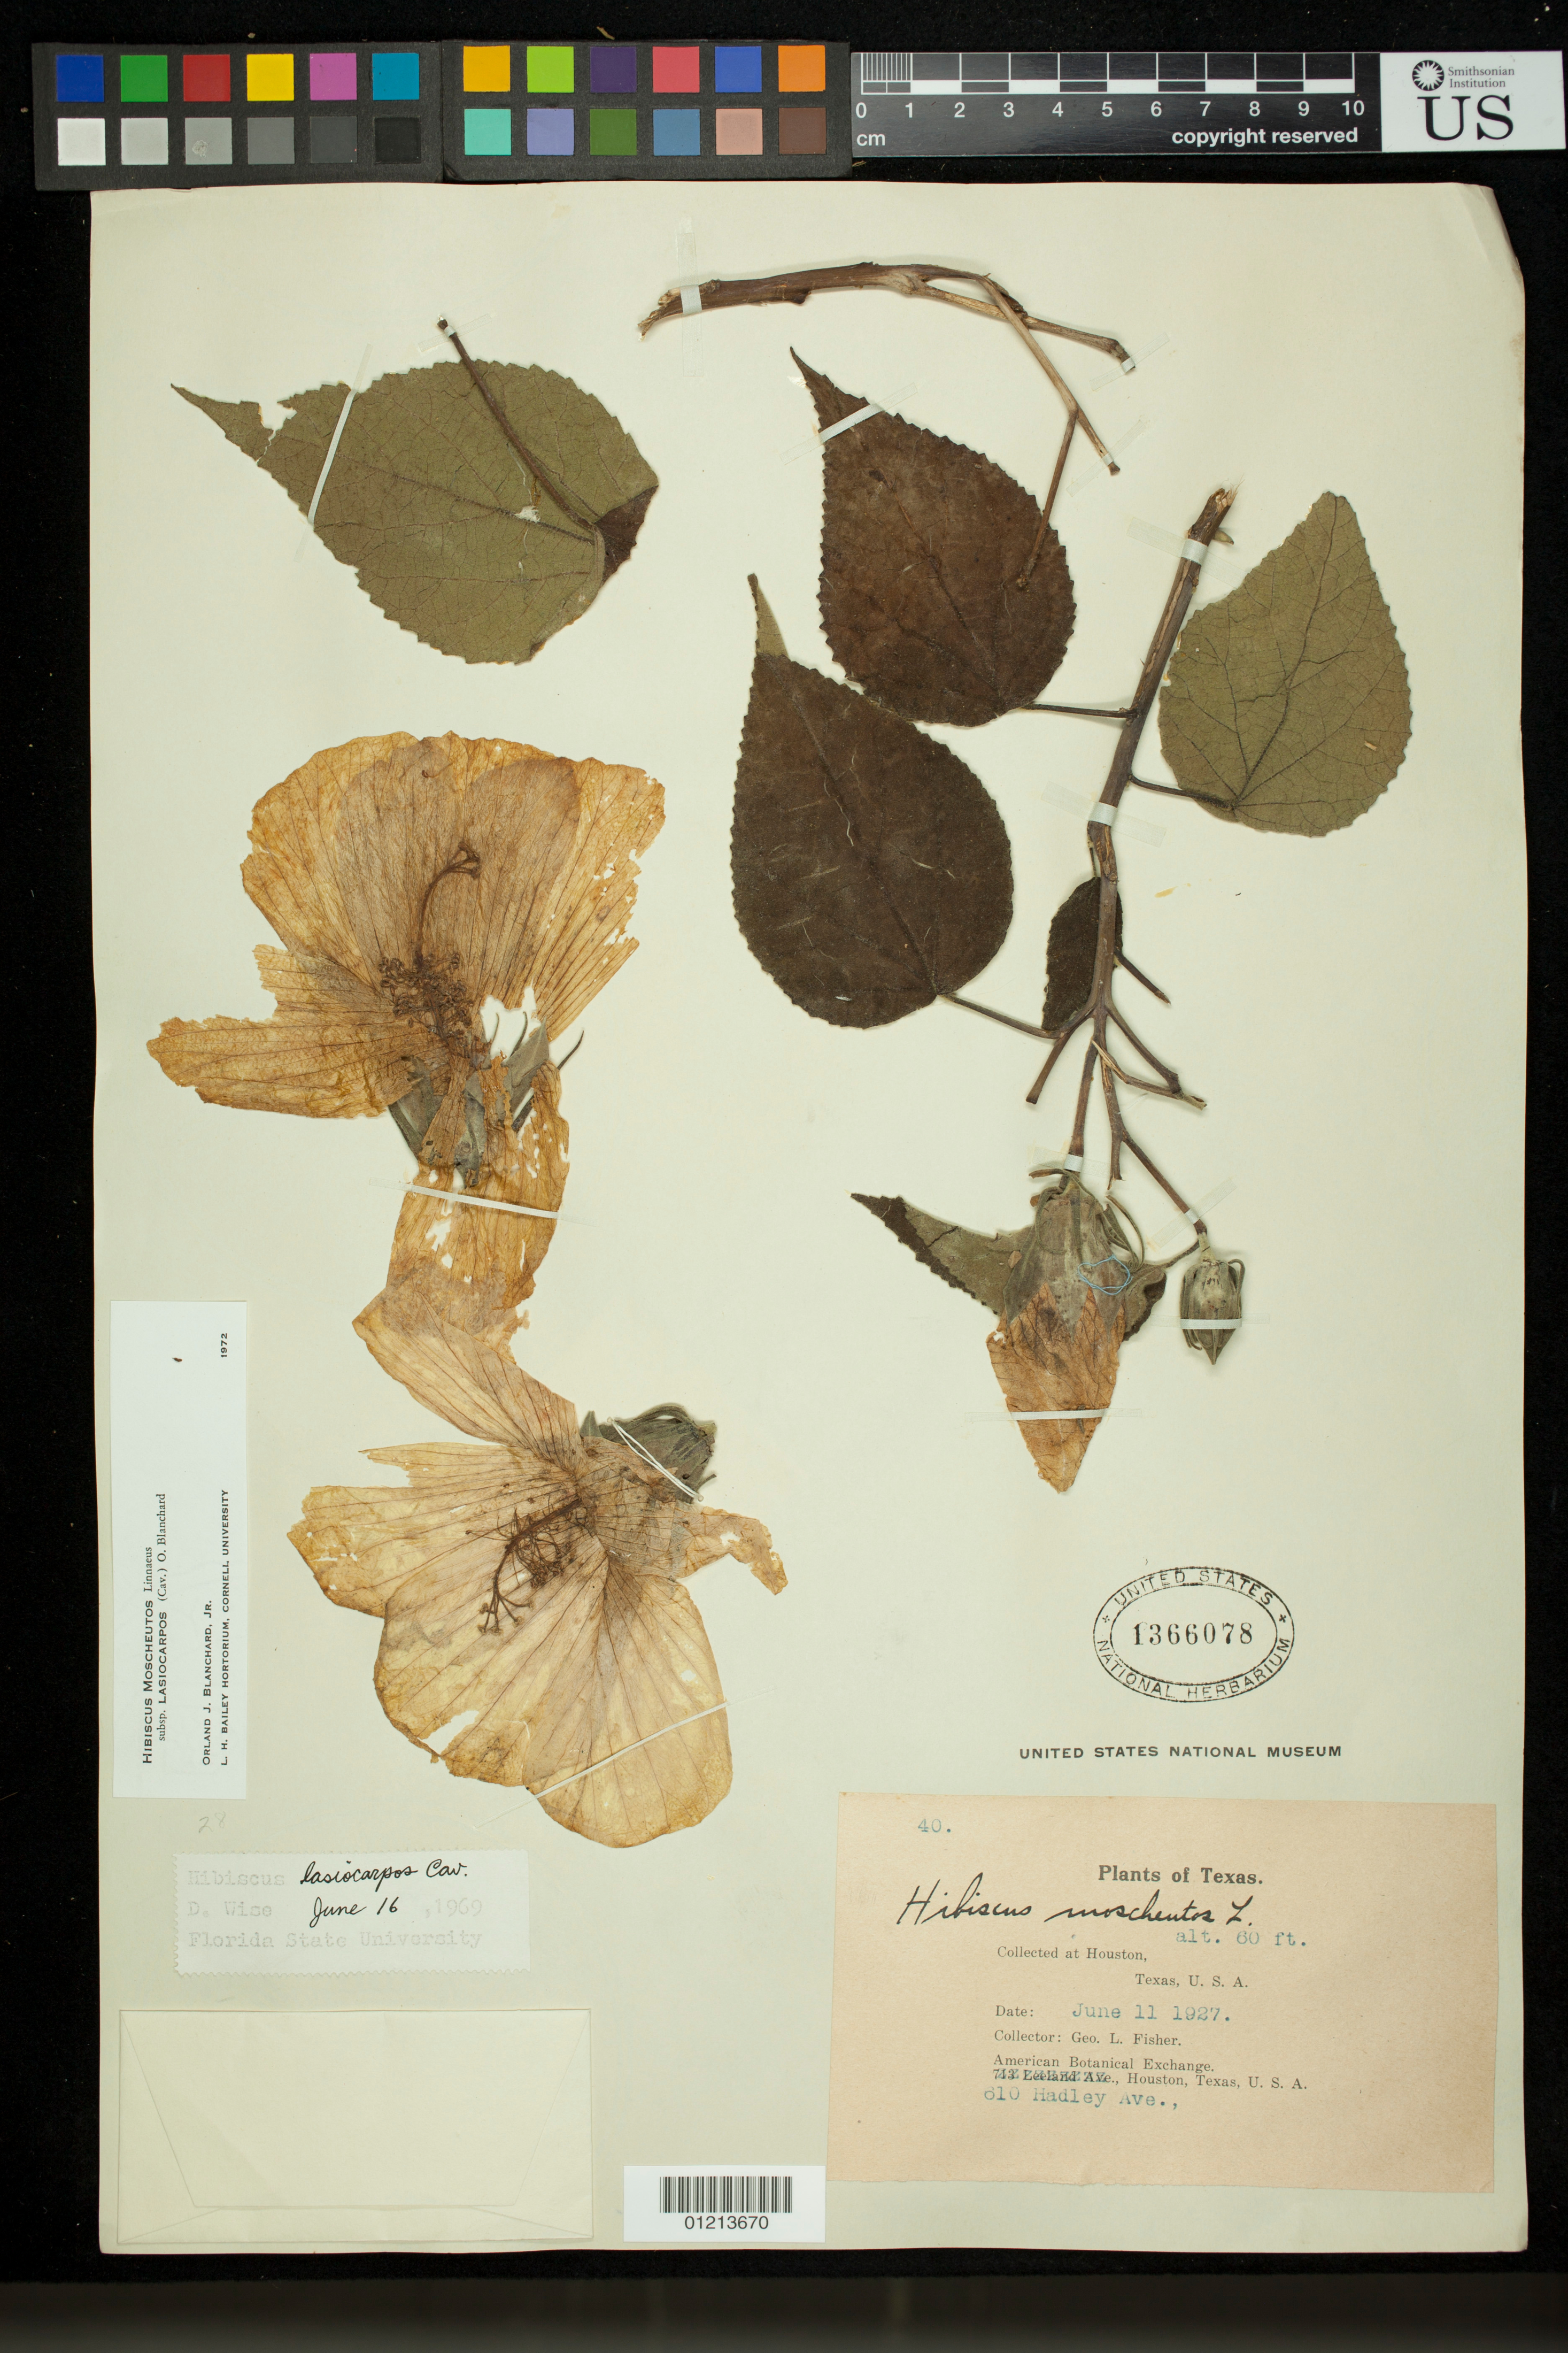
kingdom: Plantae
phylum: Tracheophyta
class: Magnoliopsida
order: Malvales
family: Malvaceae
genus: Hibiscus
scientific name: Hibiscus moscheutos subsp. lasiocarpos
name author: (Cav.) O.J. Blanch.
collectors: G. L. Fisher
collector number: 40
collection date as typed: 06 Nov 1927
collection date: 1927-11-06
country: United States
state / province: Texas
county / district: Houston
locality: Houston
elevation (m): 18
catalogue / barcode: US 1366078